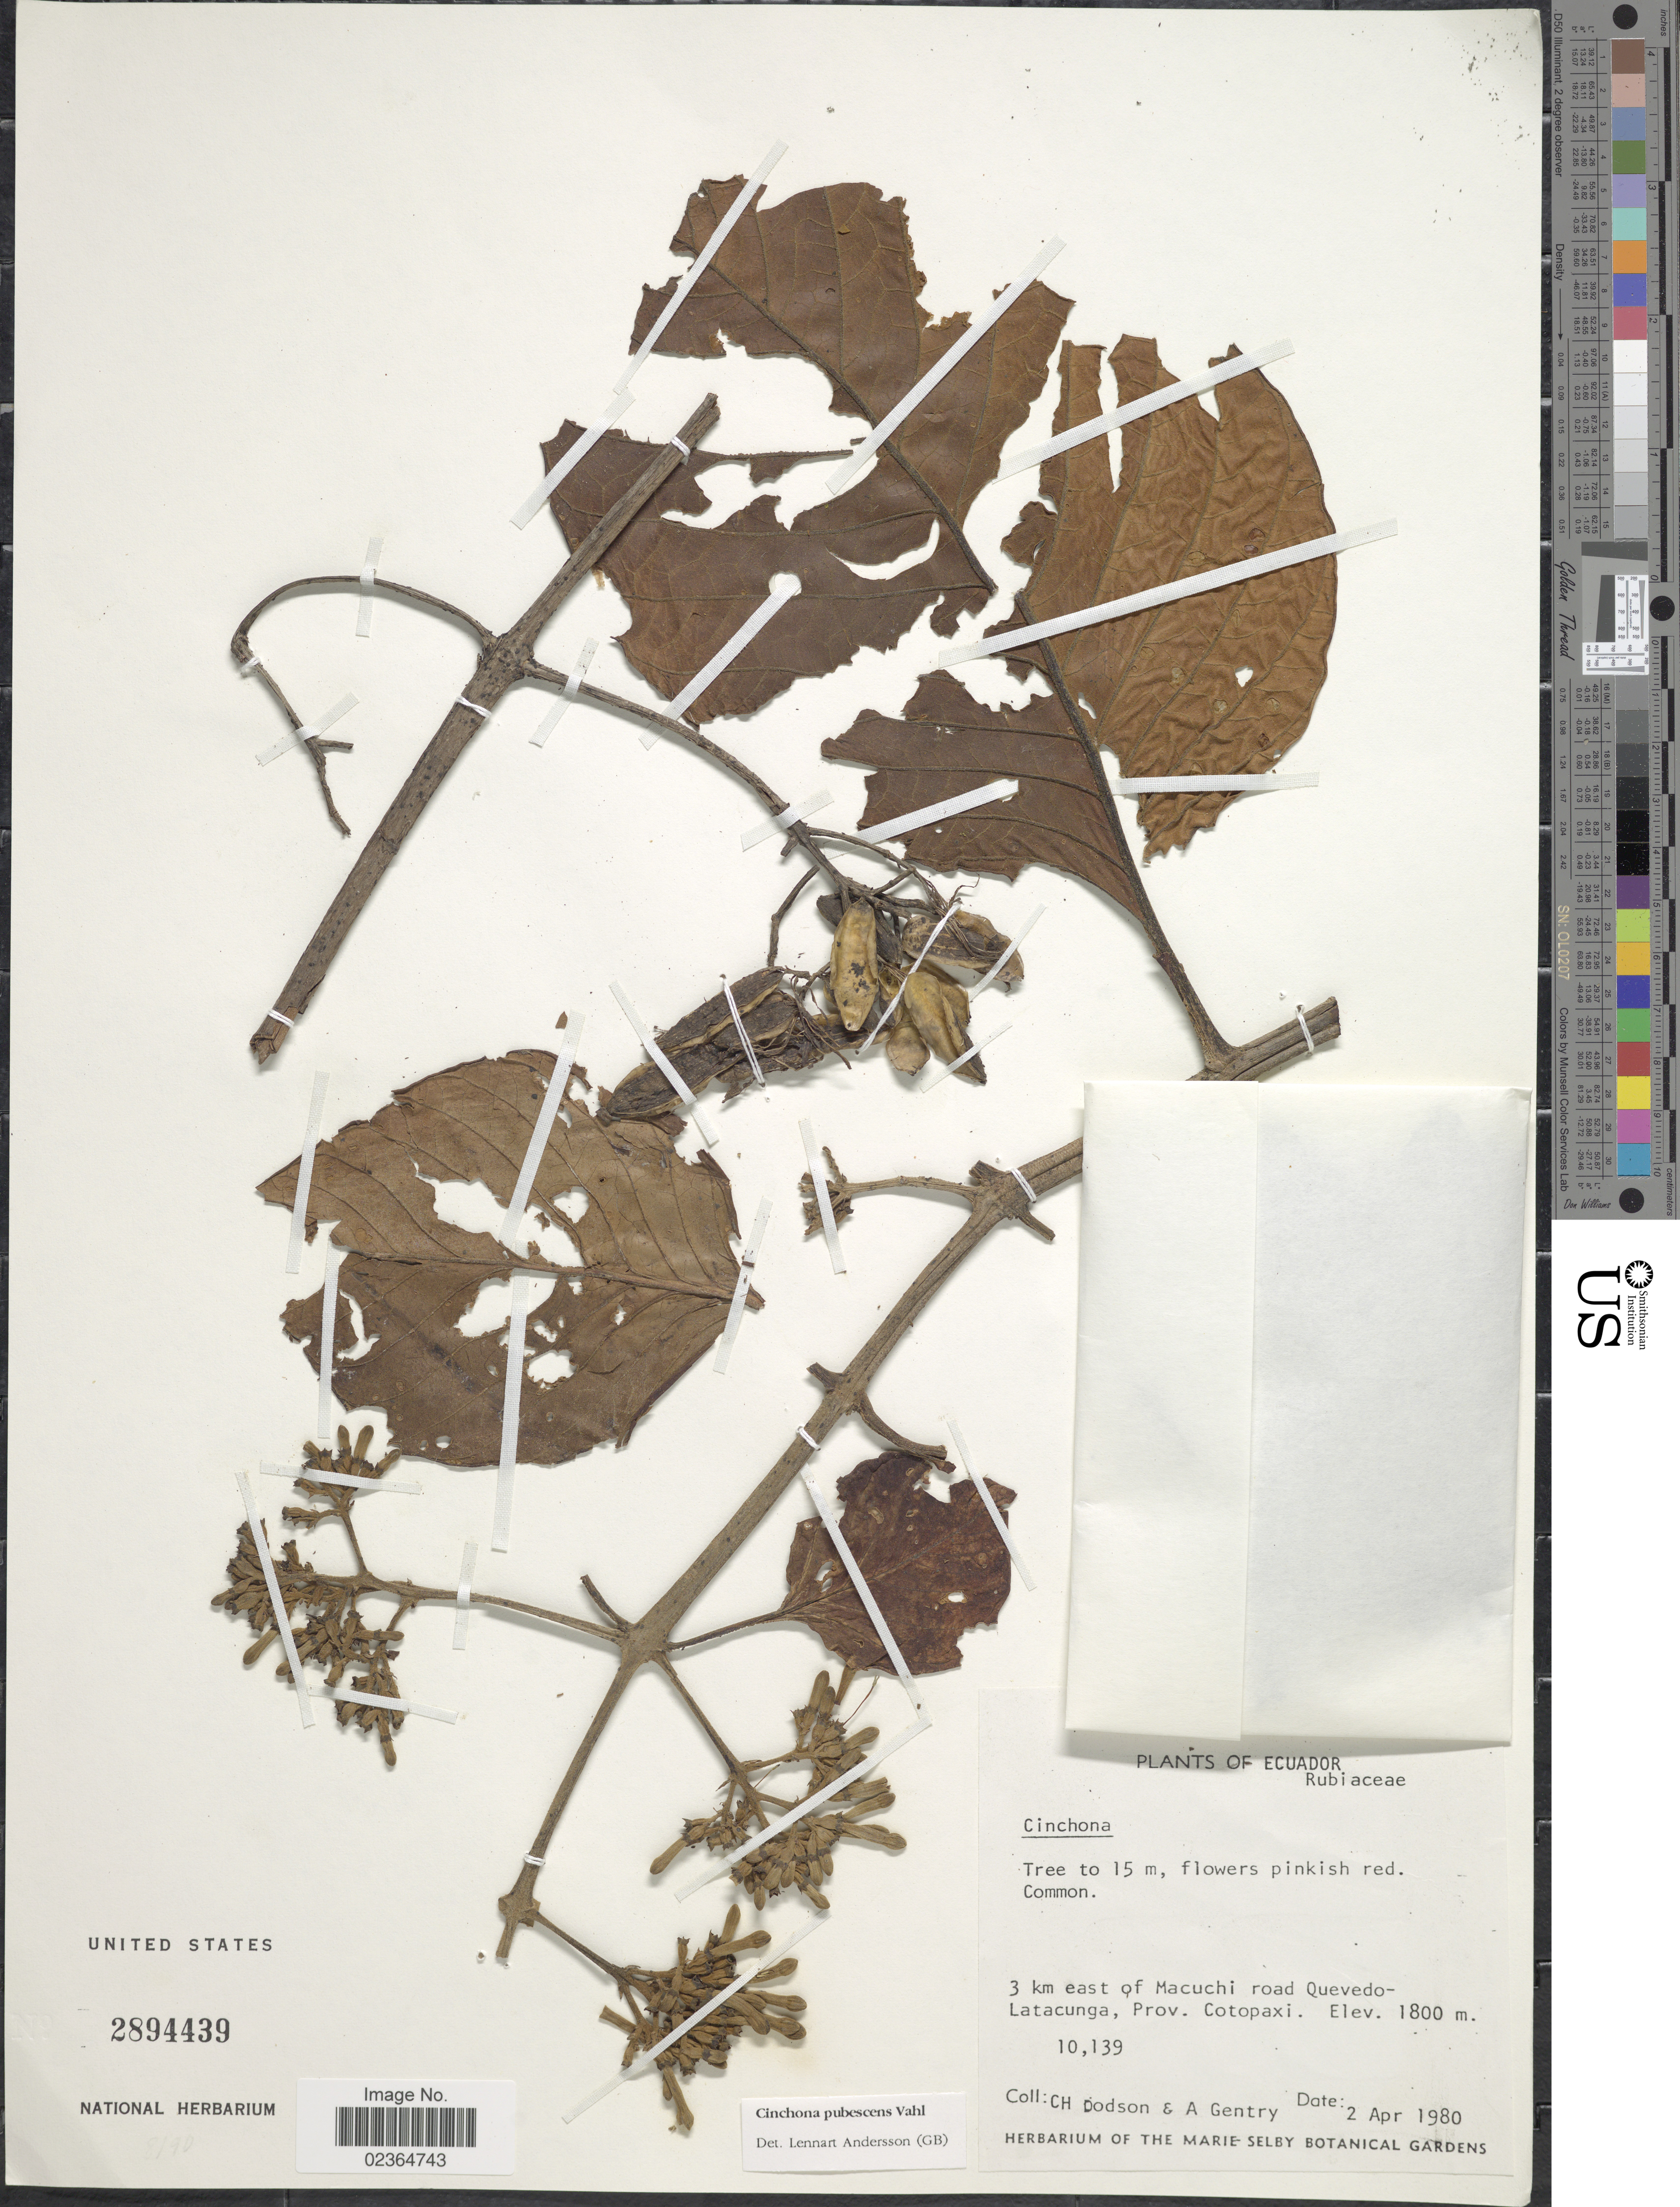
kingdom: Plantae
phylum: Tracheophyta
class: Magnoliopsida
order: Gentianales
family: Rubiaceae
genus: Cinchona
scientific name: Cinchona pubescens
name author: Vahl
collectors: C. H. Dodson & A. H. Gentry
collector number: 10139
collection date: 1980-04-02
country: Ecuador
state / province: Cotopaxi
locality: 3 km east of Macuchi road Quevedo-Latacunga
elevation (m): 1800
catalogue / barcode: US 2894439